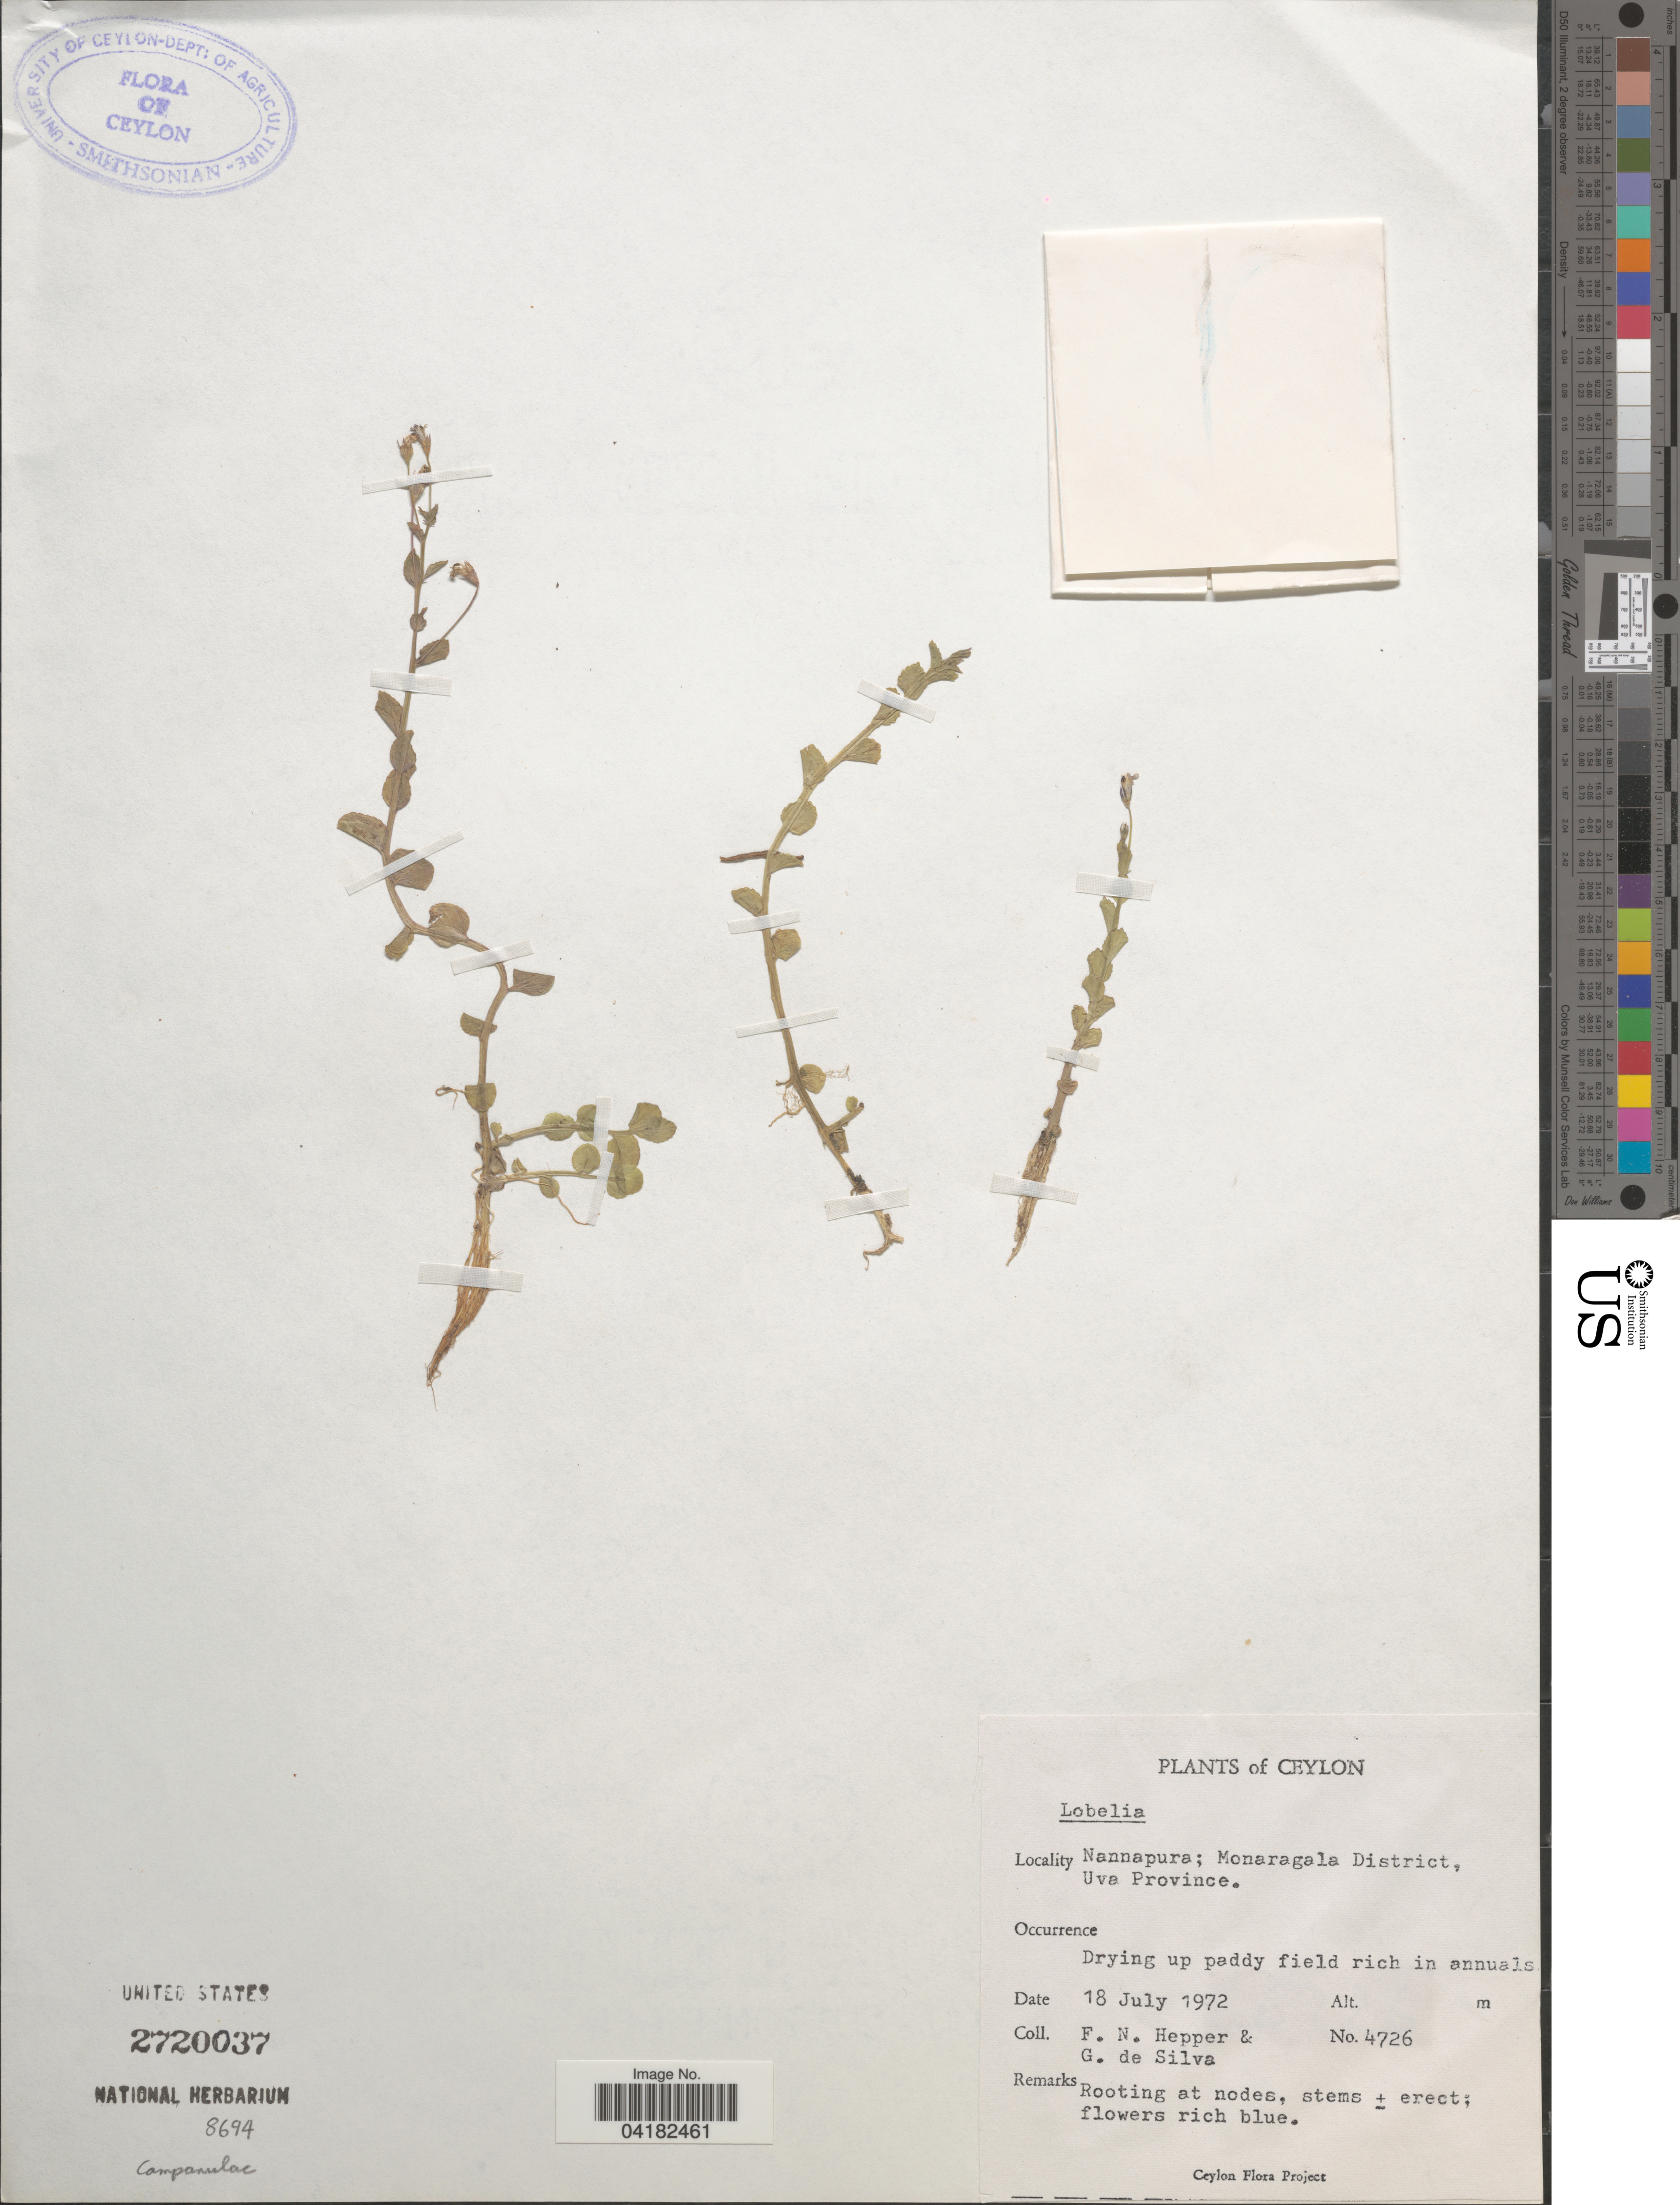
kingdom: Plantae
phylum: Tracheophyta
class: Magnoliopsida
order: Asterales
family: Campanulaceae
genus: Lobelia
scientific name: Lobelia sp.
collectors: F. Hepper & G. De Silva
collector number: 4726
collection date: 1972-07-18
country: Sri Lanka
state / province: Uva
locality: Ceylon. Nannapura; Monaragala District.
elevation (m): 4726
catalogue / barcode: US 2720037